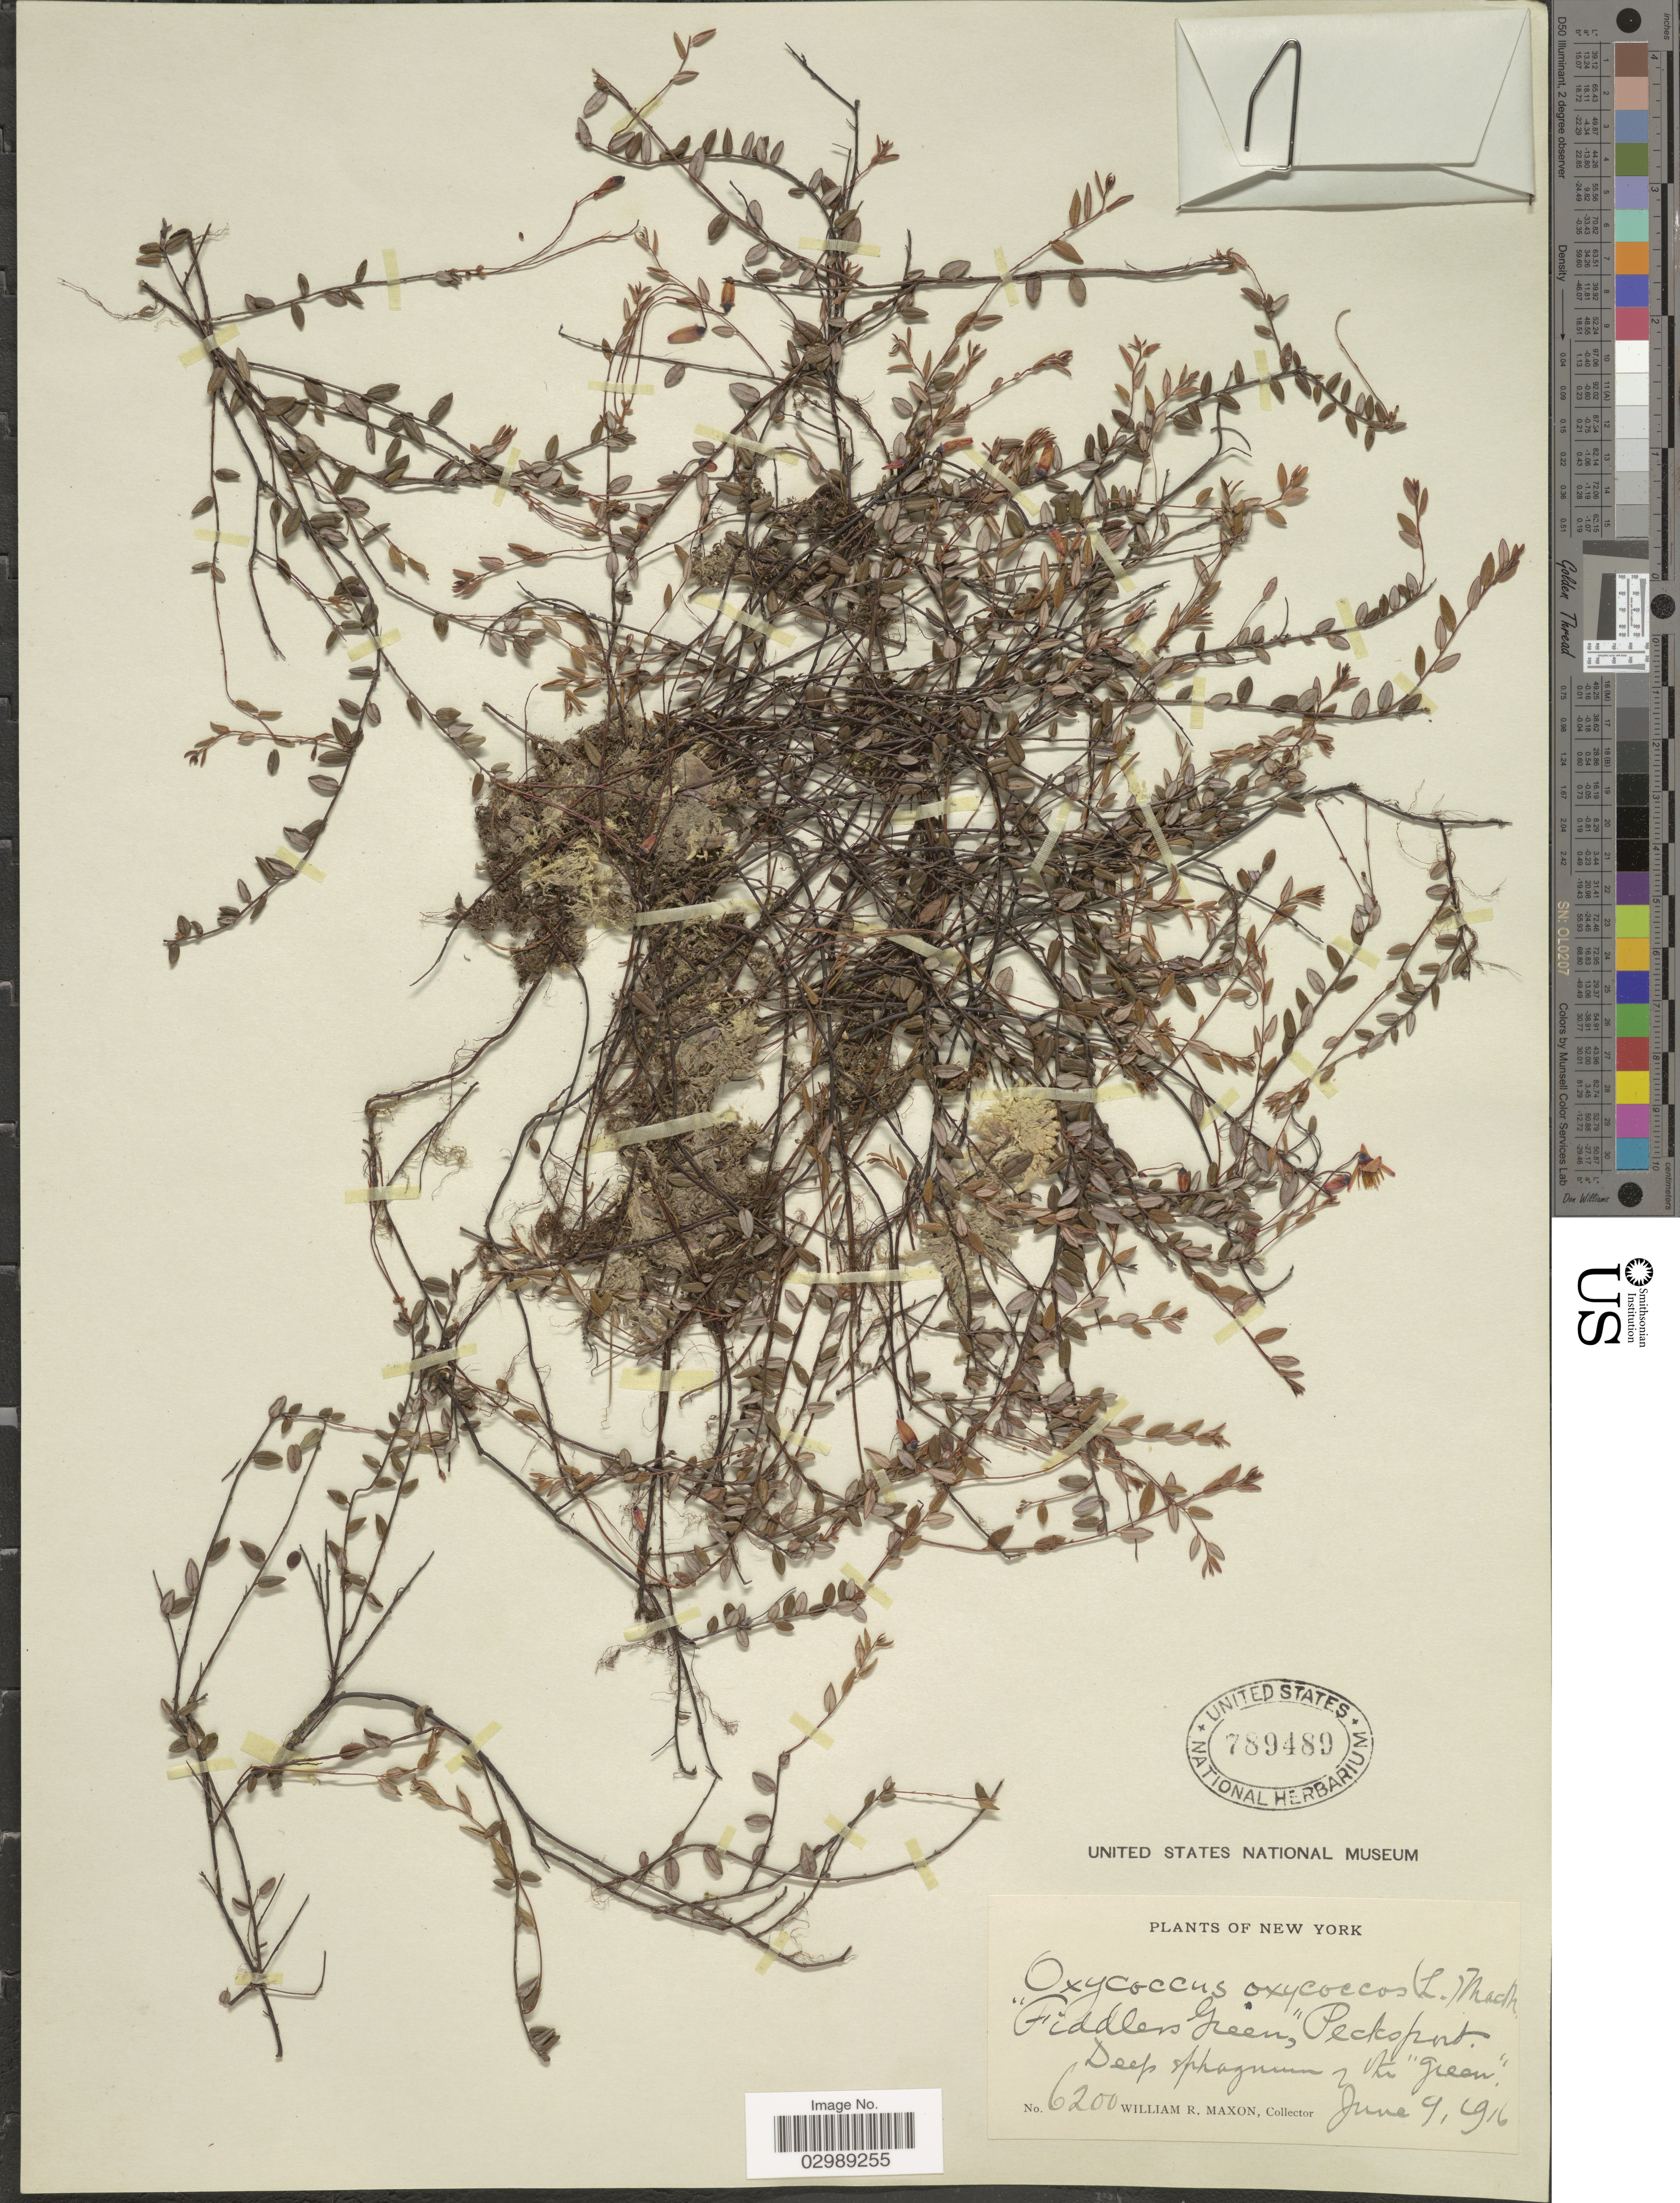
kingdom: Plantae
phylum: Tracheophyta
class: Magnoliopsida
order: Ericales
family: Ericaceae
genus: Vaccinium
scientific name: Vaccinium oxycoccos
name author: L.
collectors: W. R. Maxon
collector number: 6200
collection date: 1916-06-09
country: United States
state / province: New York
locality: Fiddlers Green, Pecksport.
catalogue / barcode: US 789489